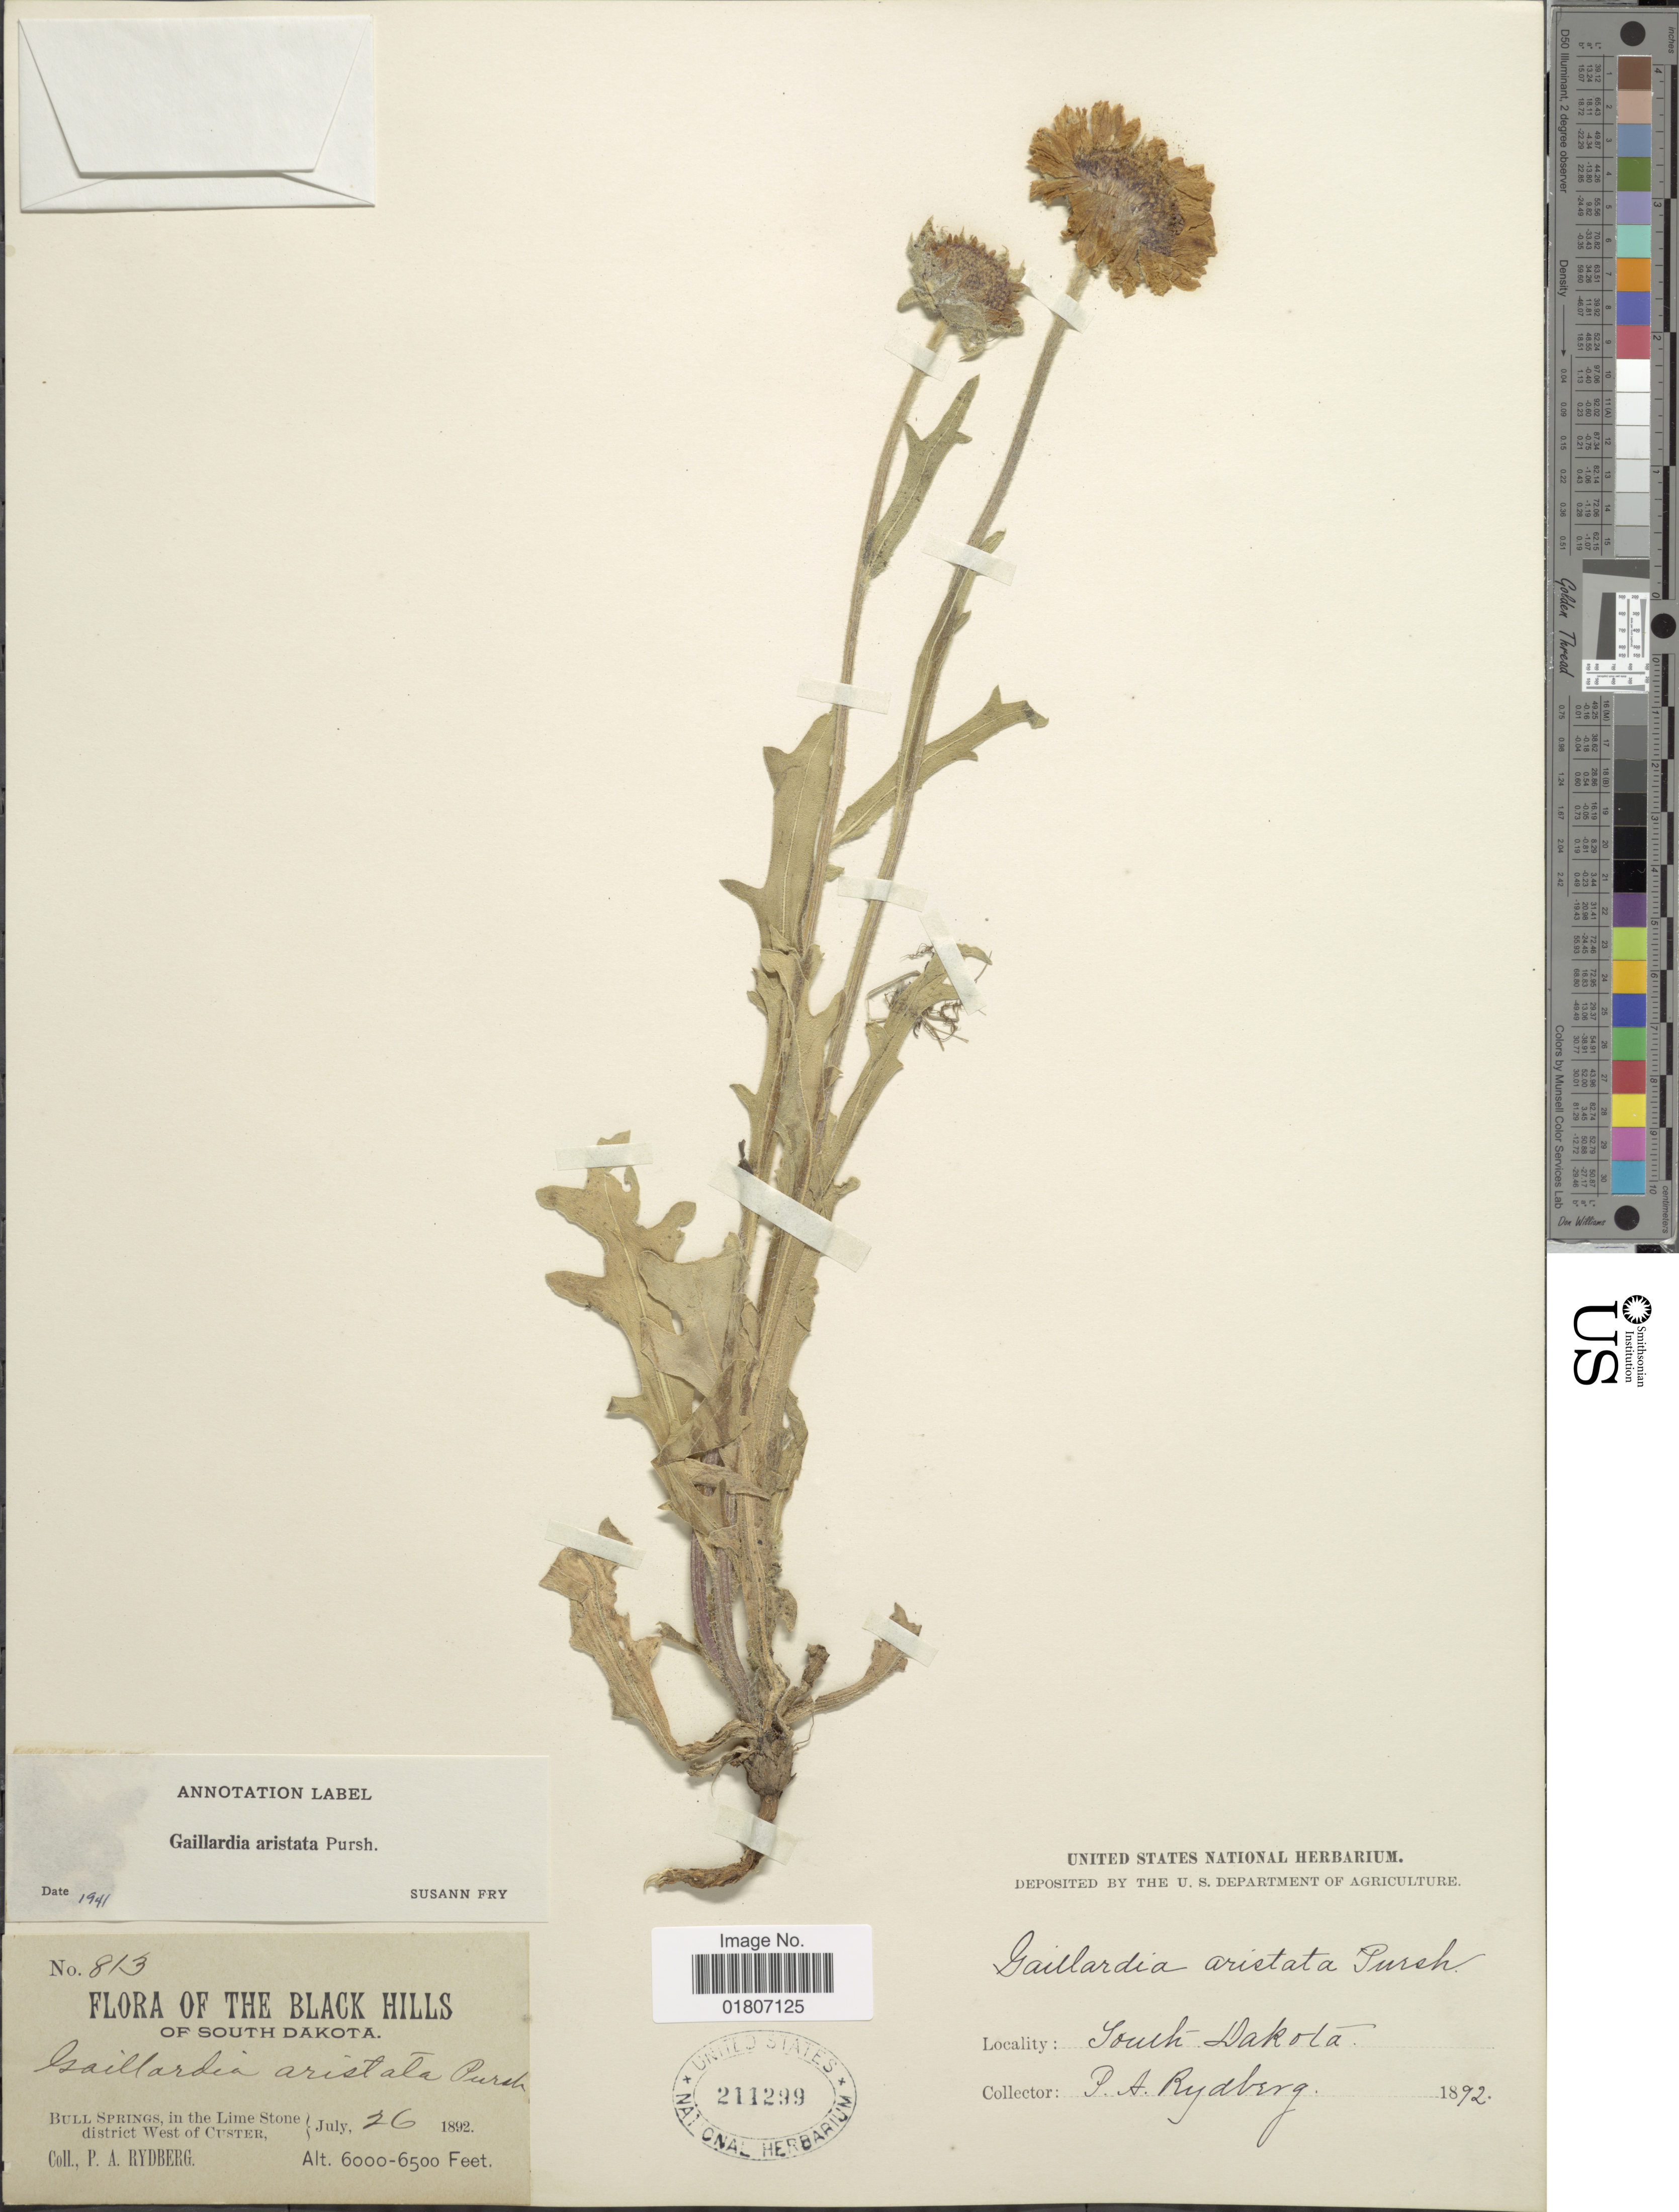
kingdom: Plantae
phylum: Tracheophyta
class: Magnoliopsida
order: Asterales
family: Asteraceae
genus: Gaillardia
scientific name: Gaillardia aristata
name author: Pursh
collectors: P. A. Rydberg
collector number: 813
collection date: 1892-07-26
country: United States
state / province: South Dakota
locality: The Black Hills. Bull Springs, in the Lime Stone district West of Custer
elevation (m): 1829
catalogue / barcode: US 211299